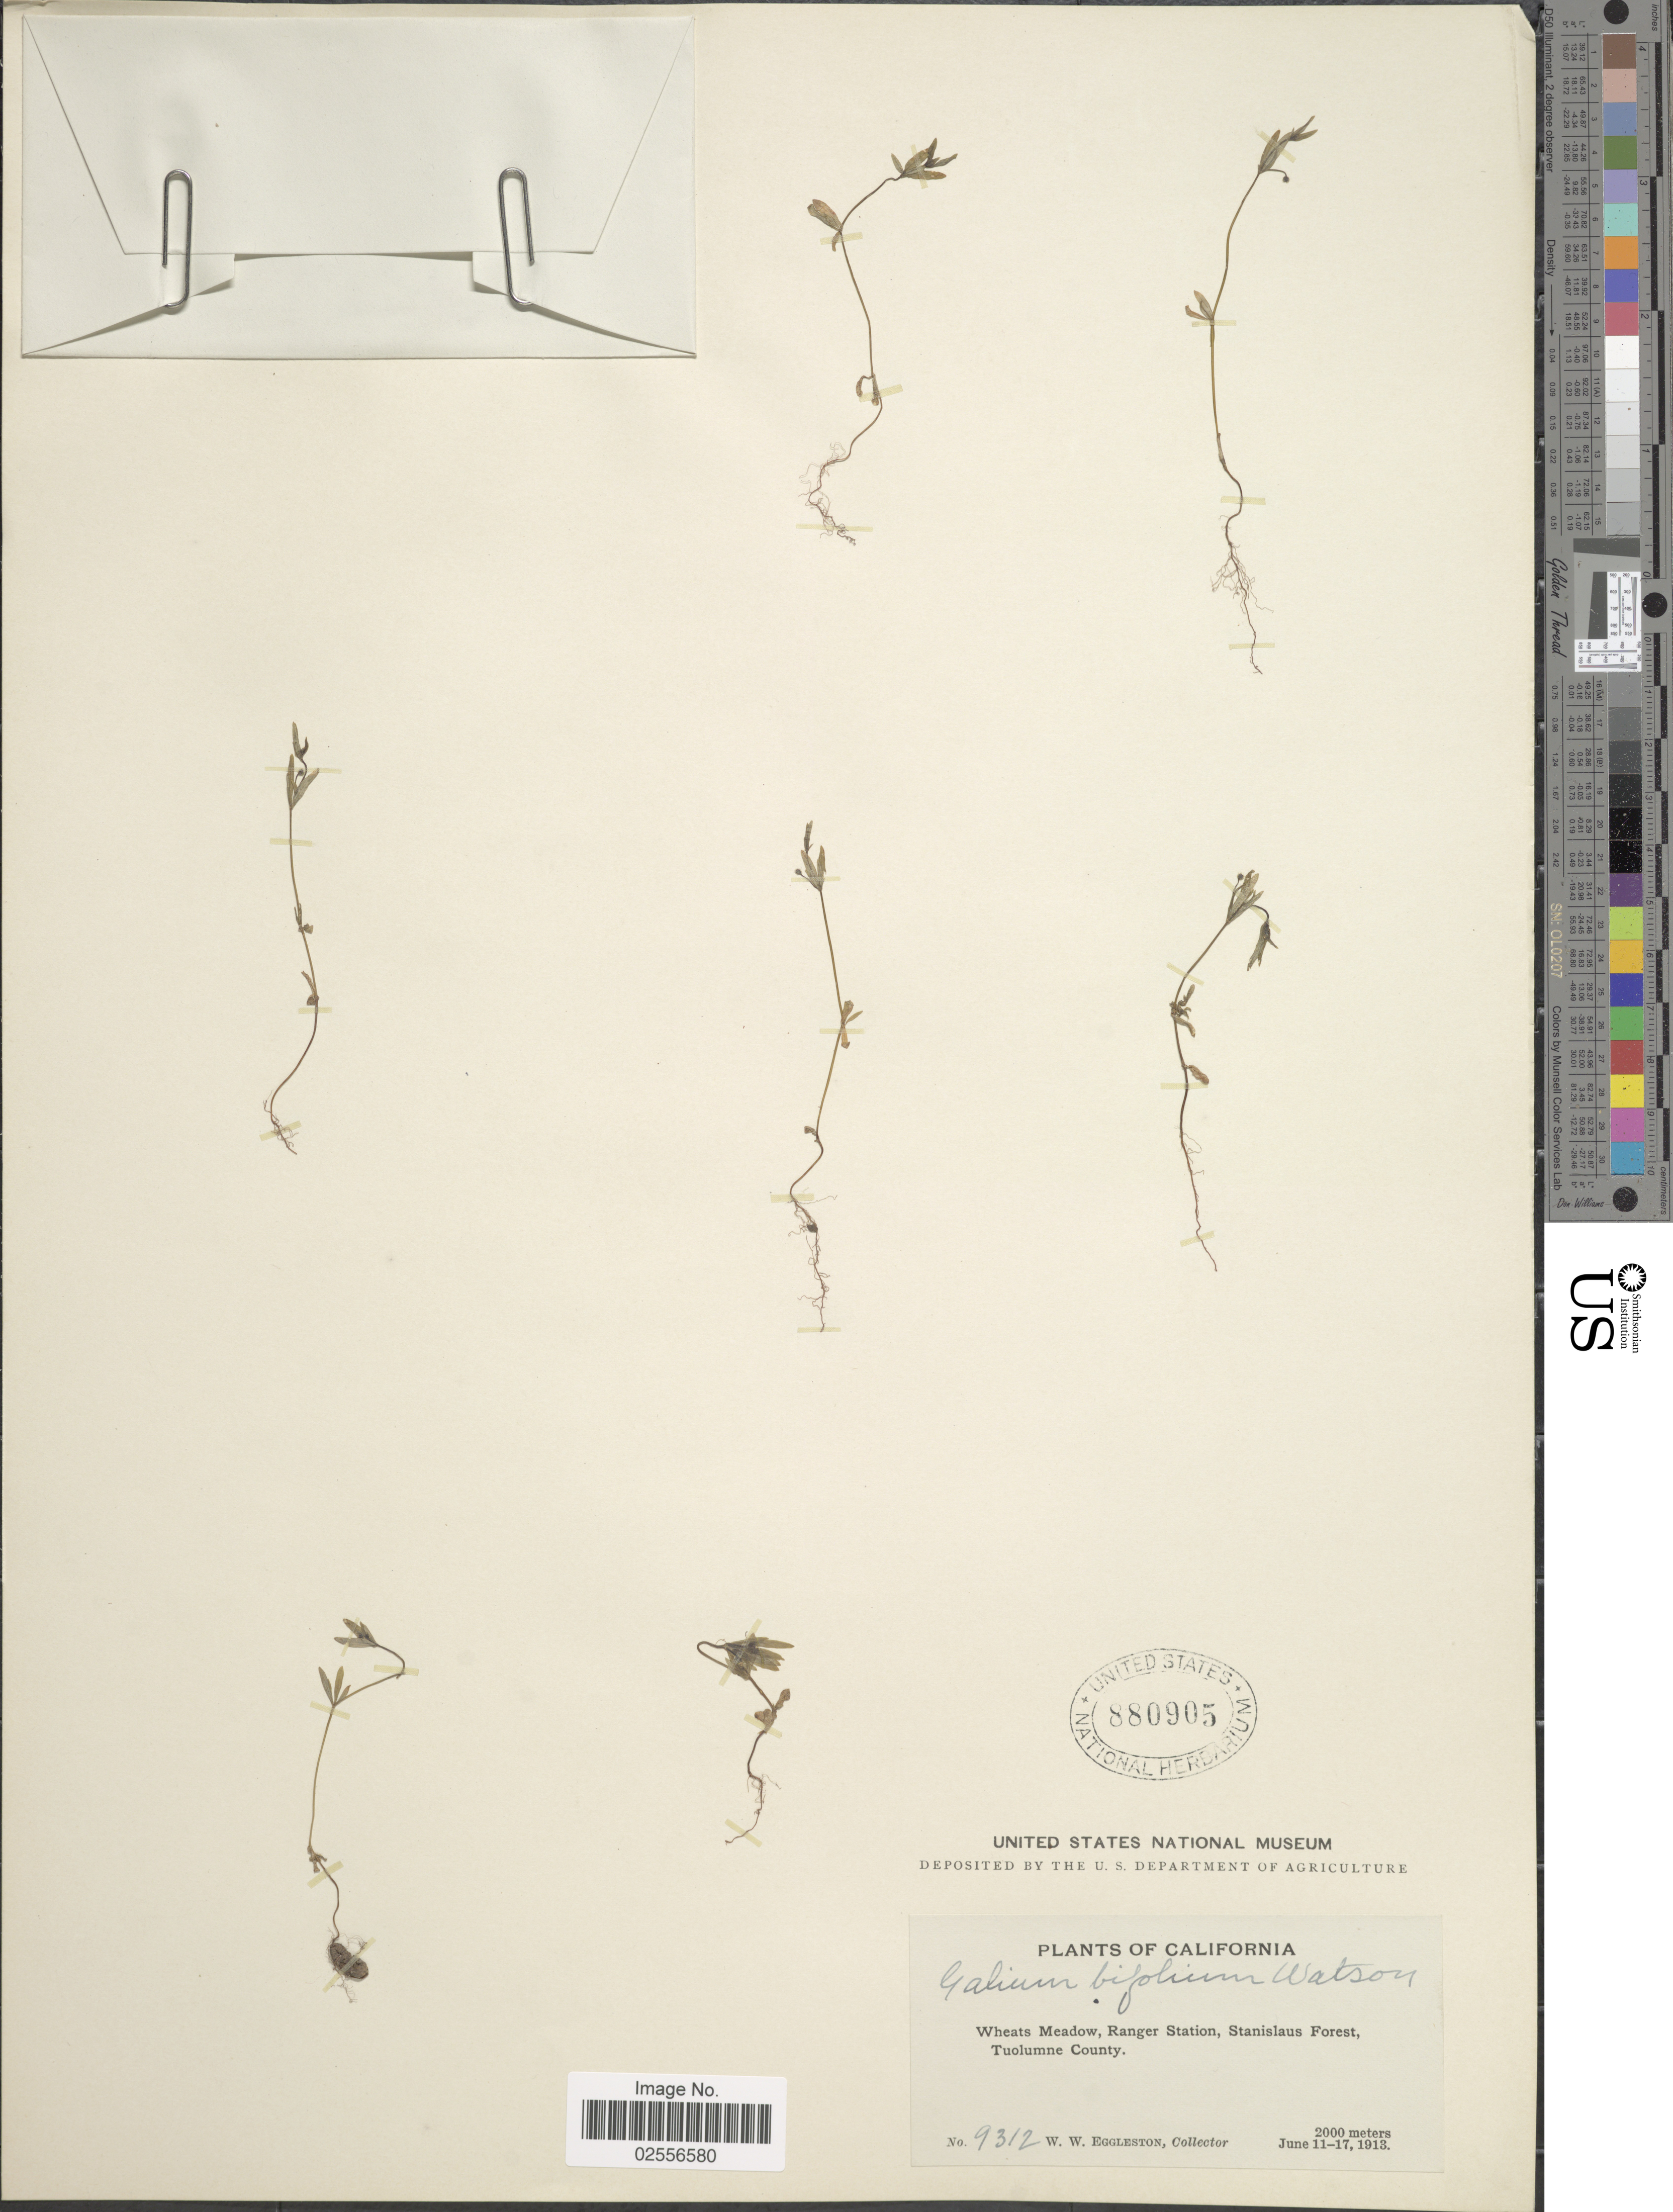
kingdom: Plantae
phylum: Tracheophyta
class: Magnoliopsida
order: Gentianales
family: Rubiaceae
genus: Galium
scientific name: Galium bifolium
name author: S. Watson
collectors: W. W. Eggleston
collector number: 9312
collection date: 1913-06-11/1913-06-17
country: United States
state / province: California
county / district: Tuolumne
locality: Wheats Meadow, Ranger Station, Stanislaus Forest, Tuolumne County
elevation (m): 2000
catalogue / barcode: US 880905